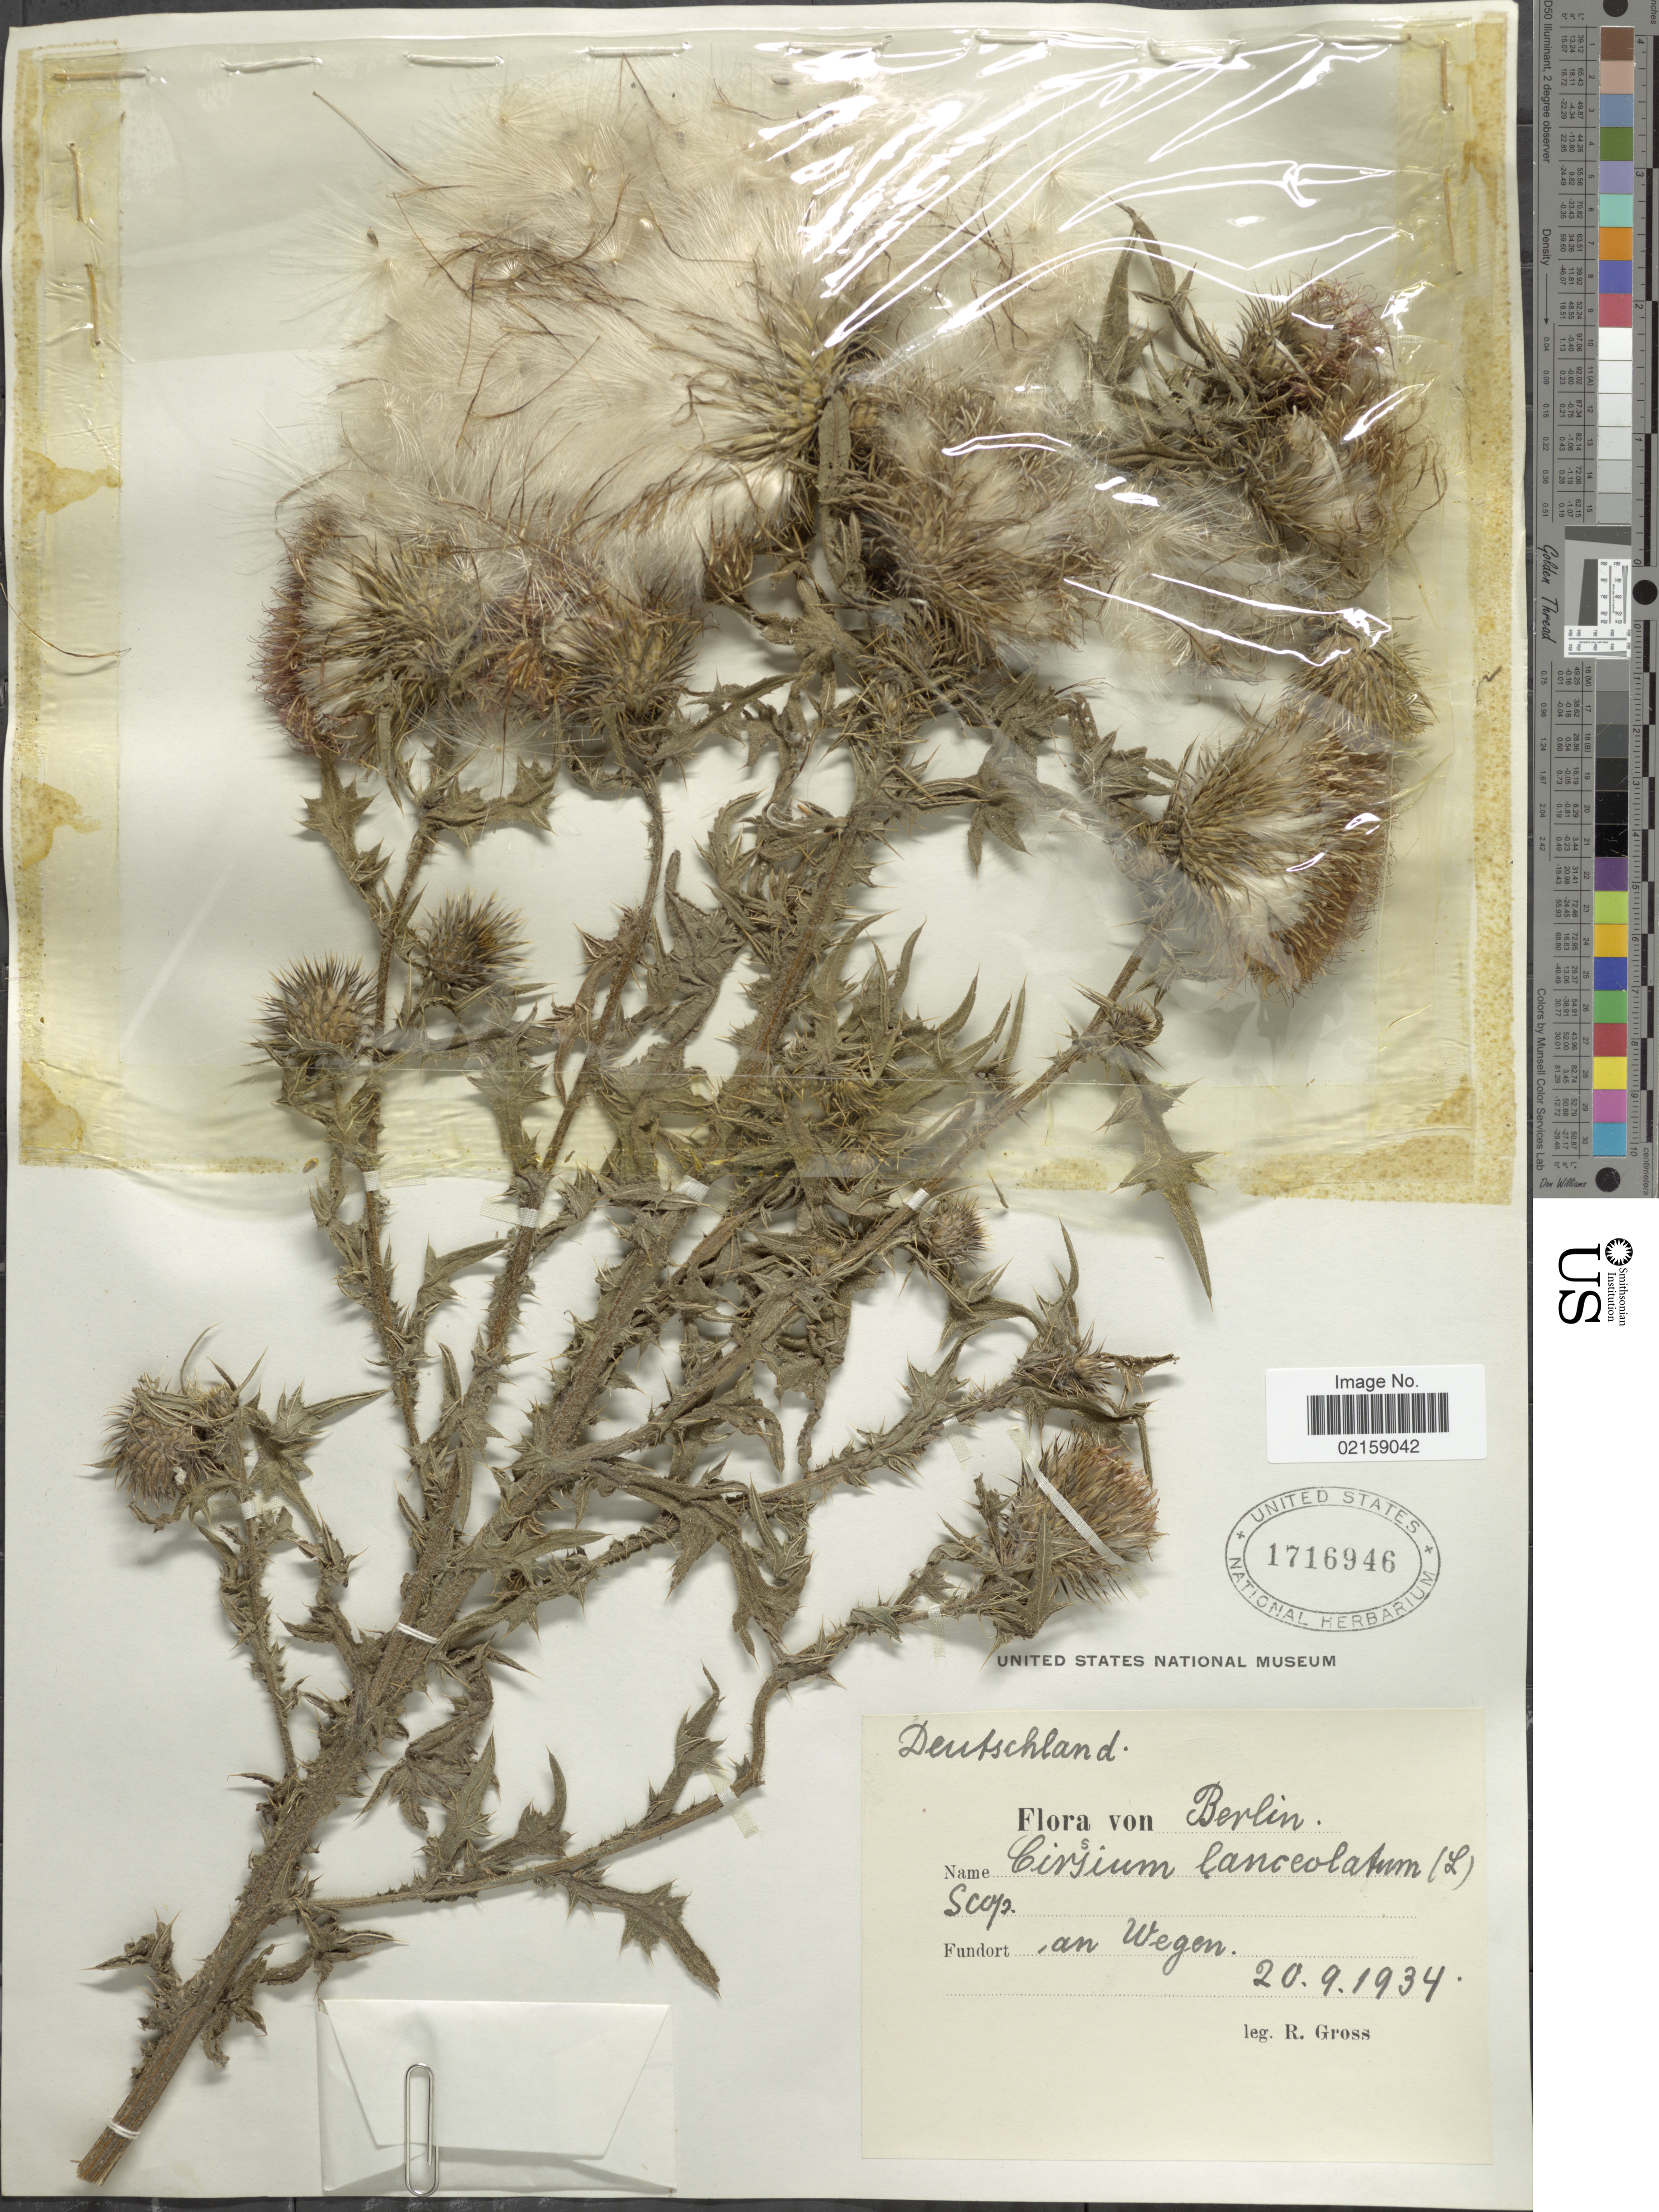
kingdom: Plantae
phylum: Tracheophyta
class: Magnoliopsida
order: Asterales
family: Asteraceae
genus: Cirsium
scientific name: Cirsium vulgare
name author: (Savi) Ten.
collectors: R. Gross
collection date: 1934-09-20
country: Germany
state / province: Berlin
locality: Fundort an Wegen.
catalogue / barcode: US 1716946